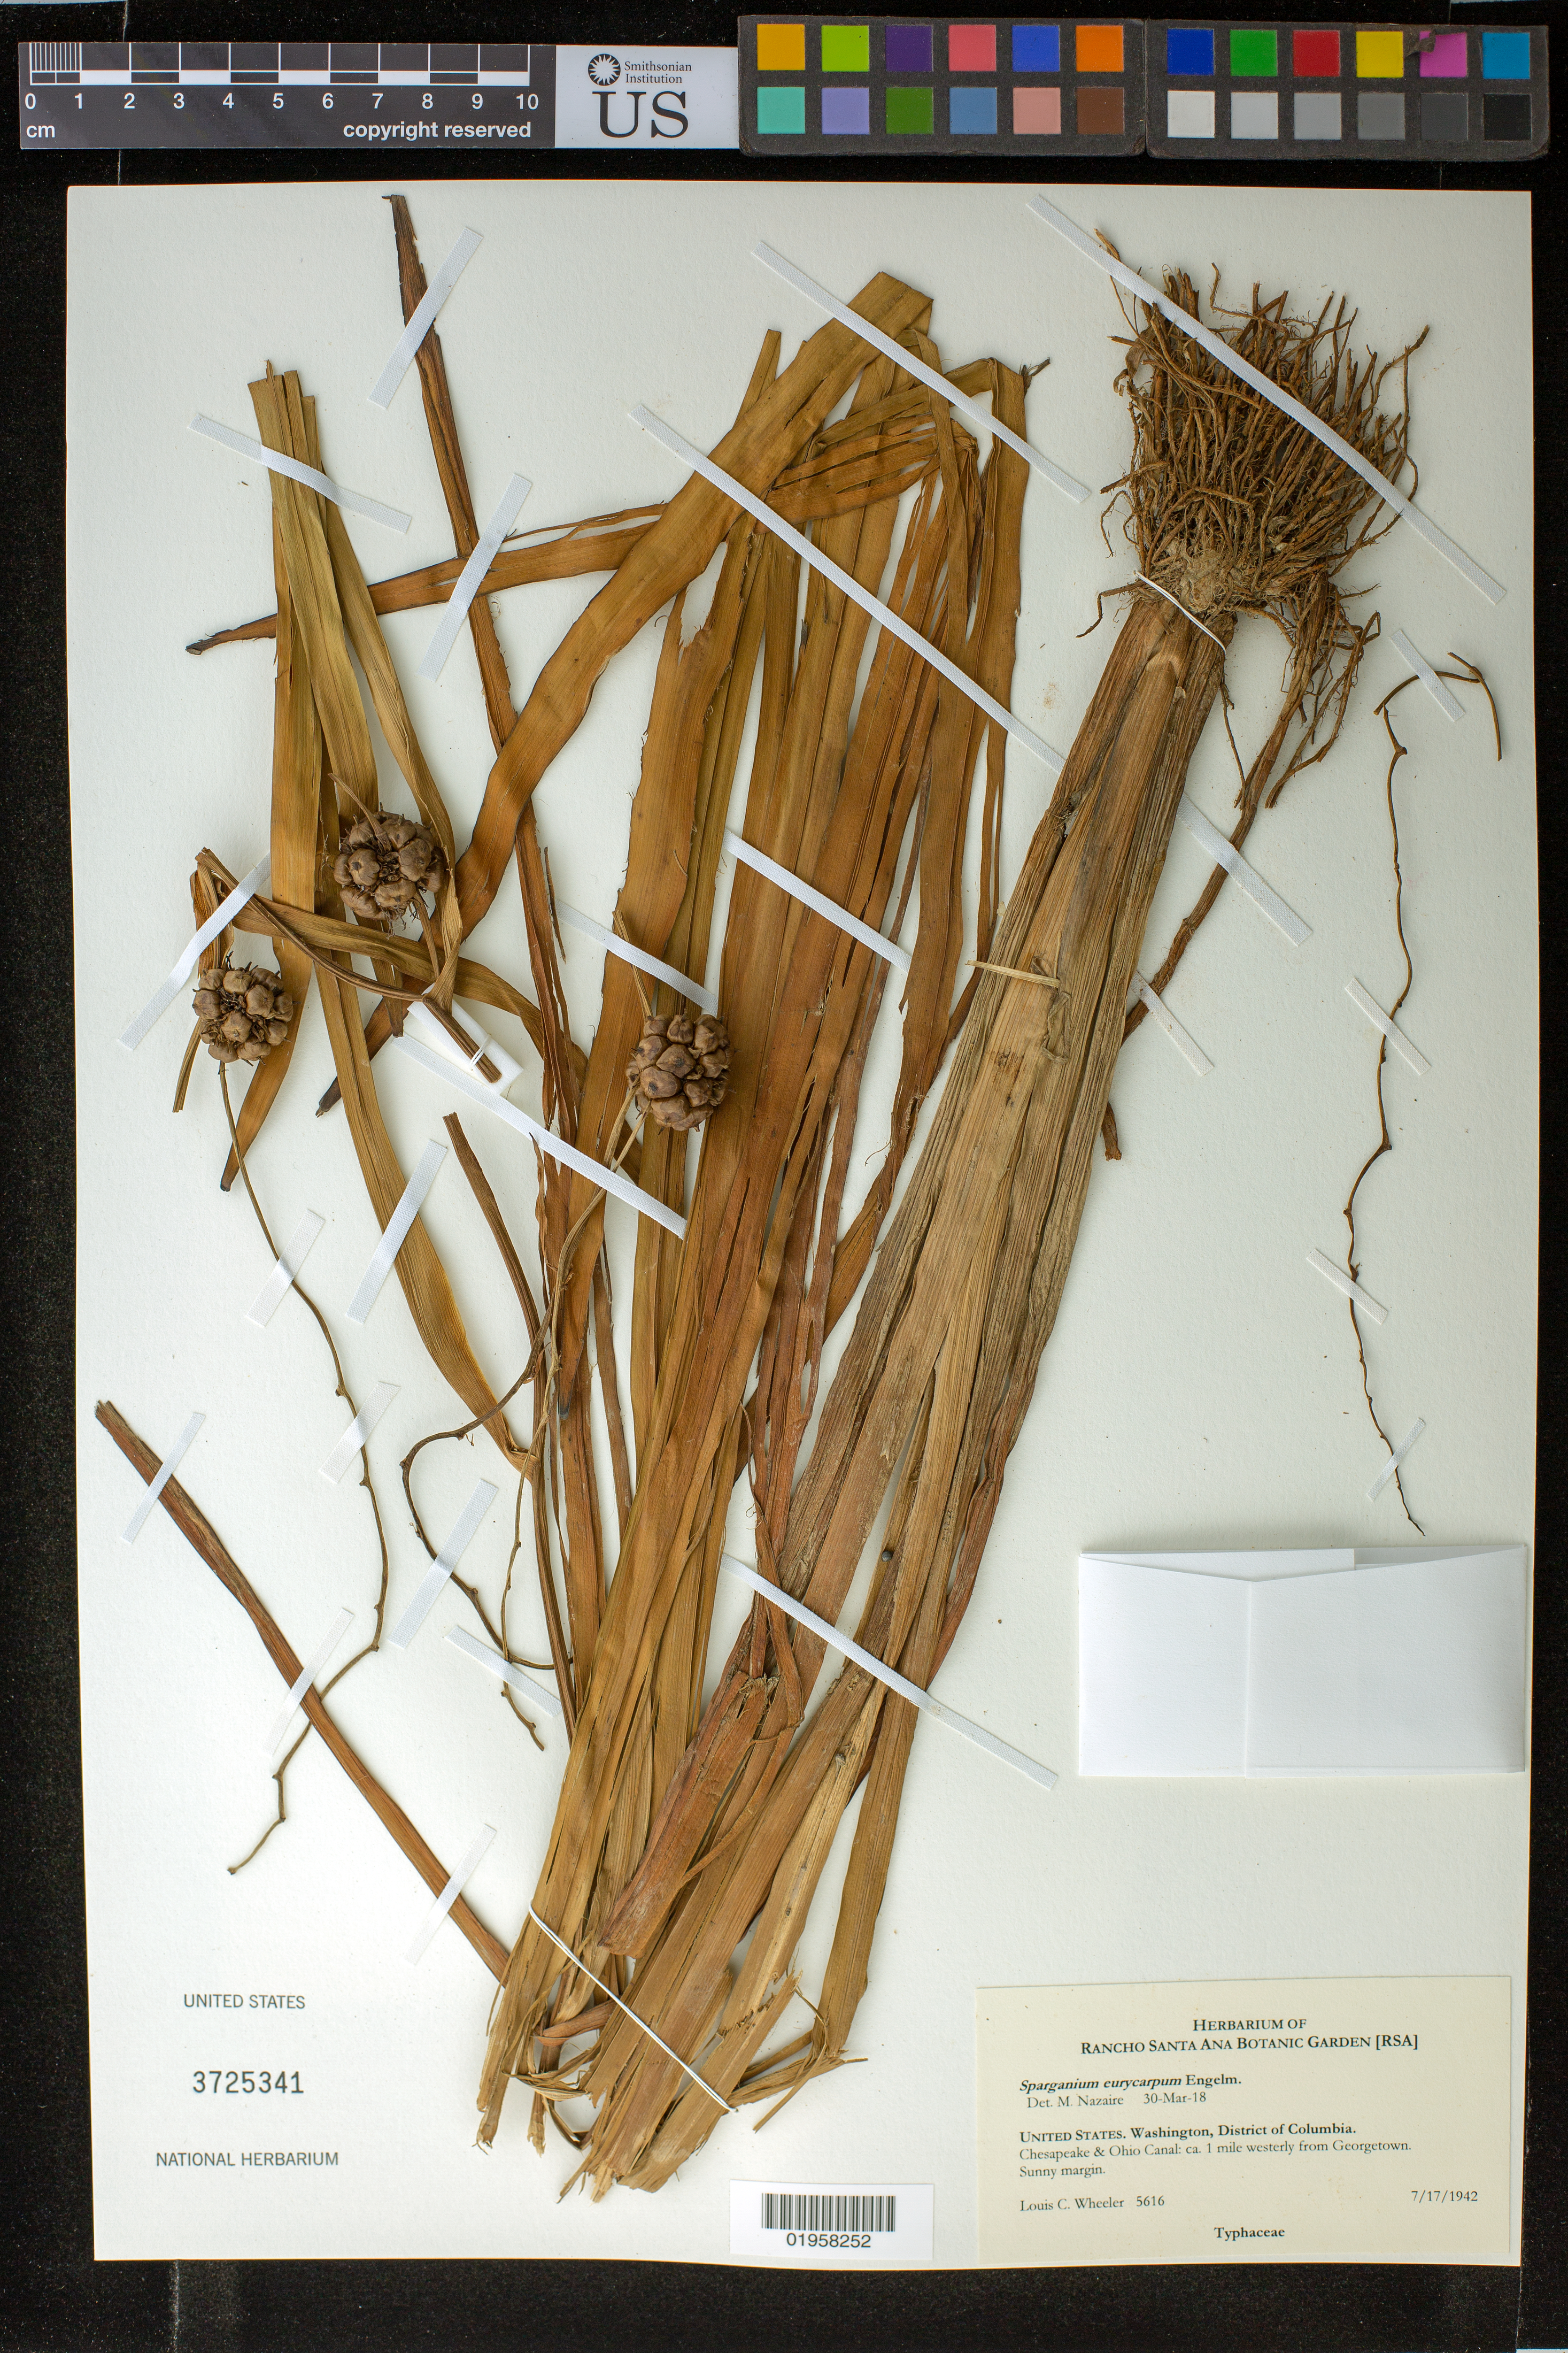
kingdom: Plantae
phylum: Tracheophyta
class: Liliopsida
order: Poales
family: Typhaceae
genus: Sparganium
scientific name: Sparganium eurycarpum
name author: Engelm.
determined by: Nazaire, Mare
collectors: L. C. Wheeler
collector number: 5616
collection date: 1942-07-17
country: United States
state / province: District of Columbia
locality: Chesapeake & Ohil Canal; ca. 1 mile westerly from Georgetown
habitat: Sunny margin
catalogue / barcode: US 3725341